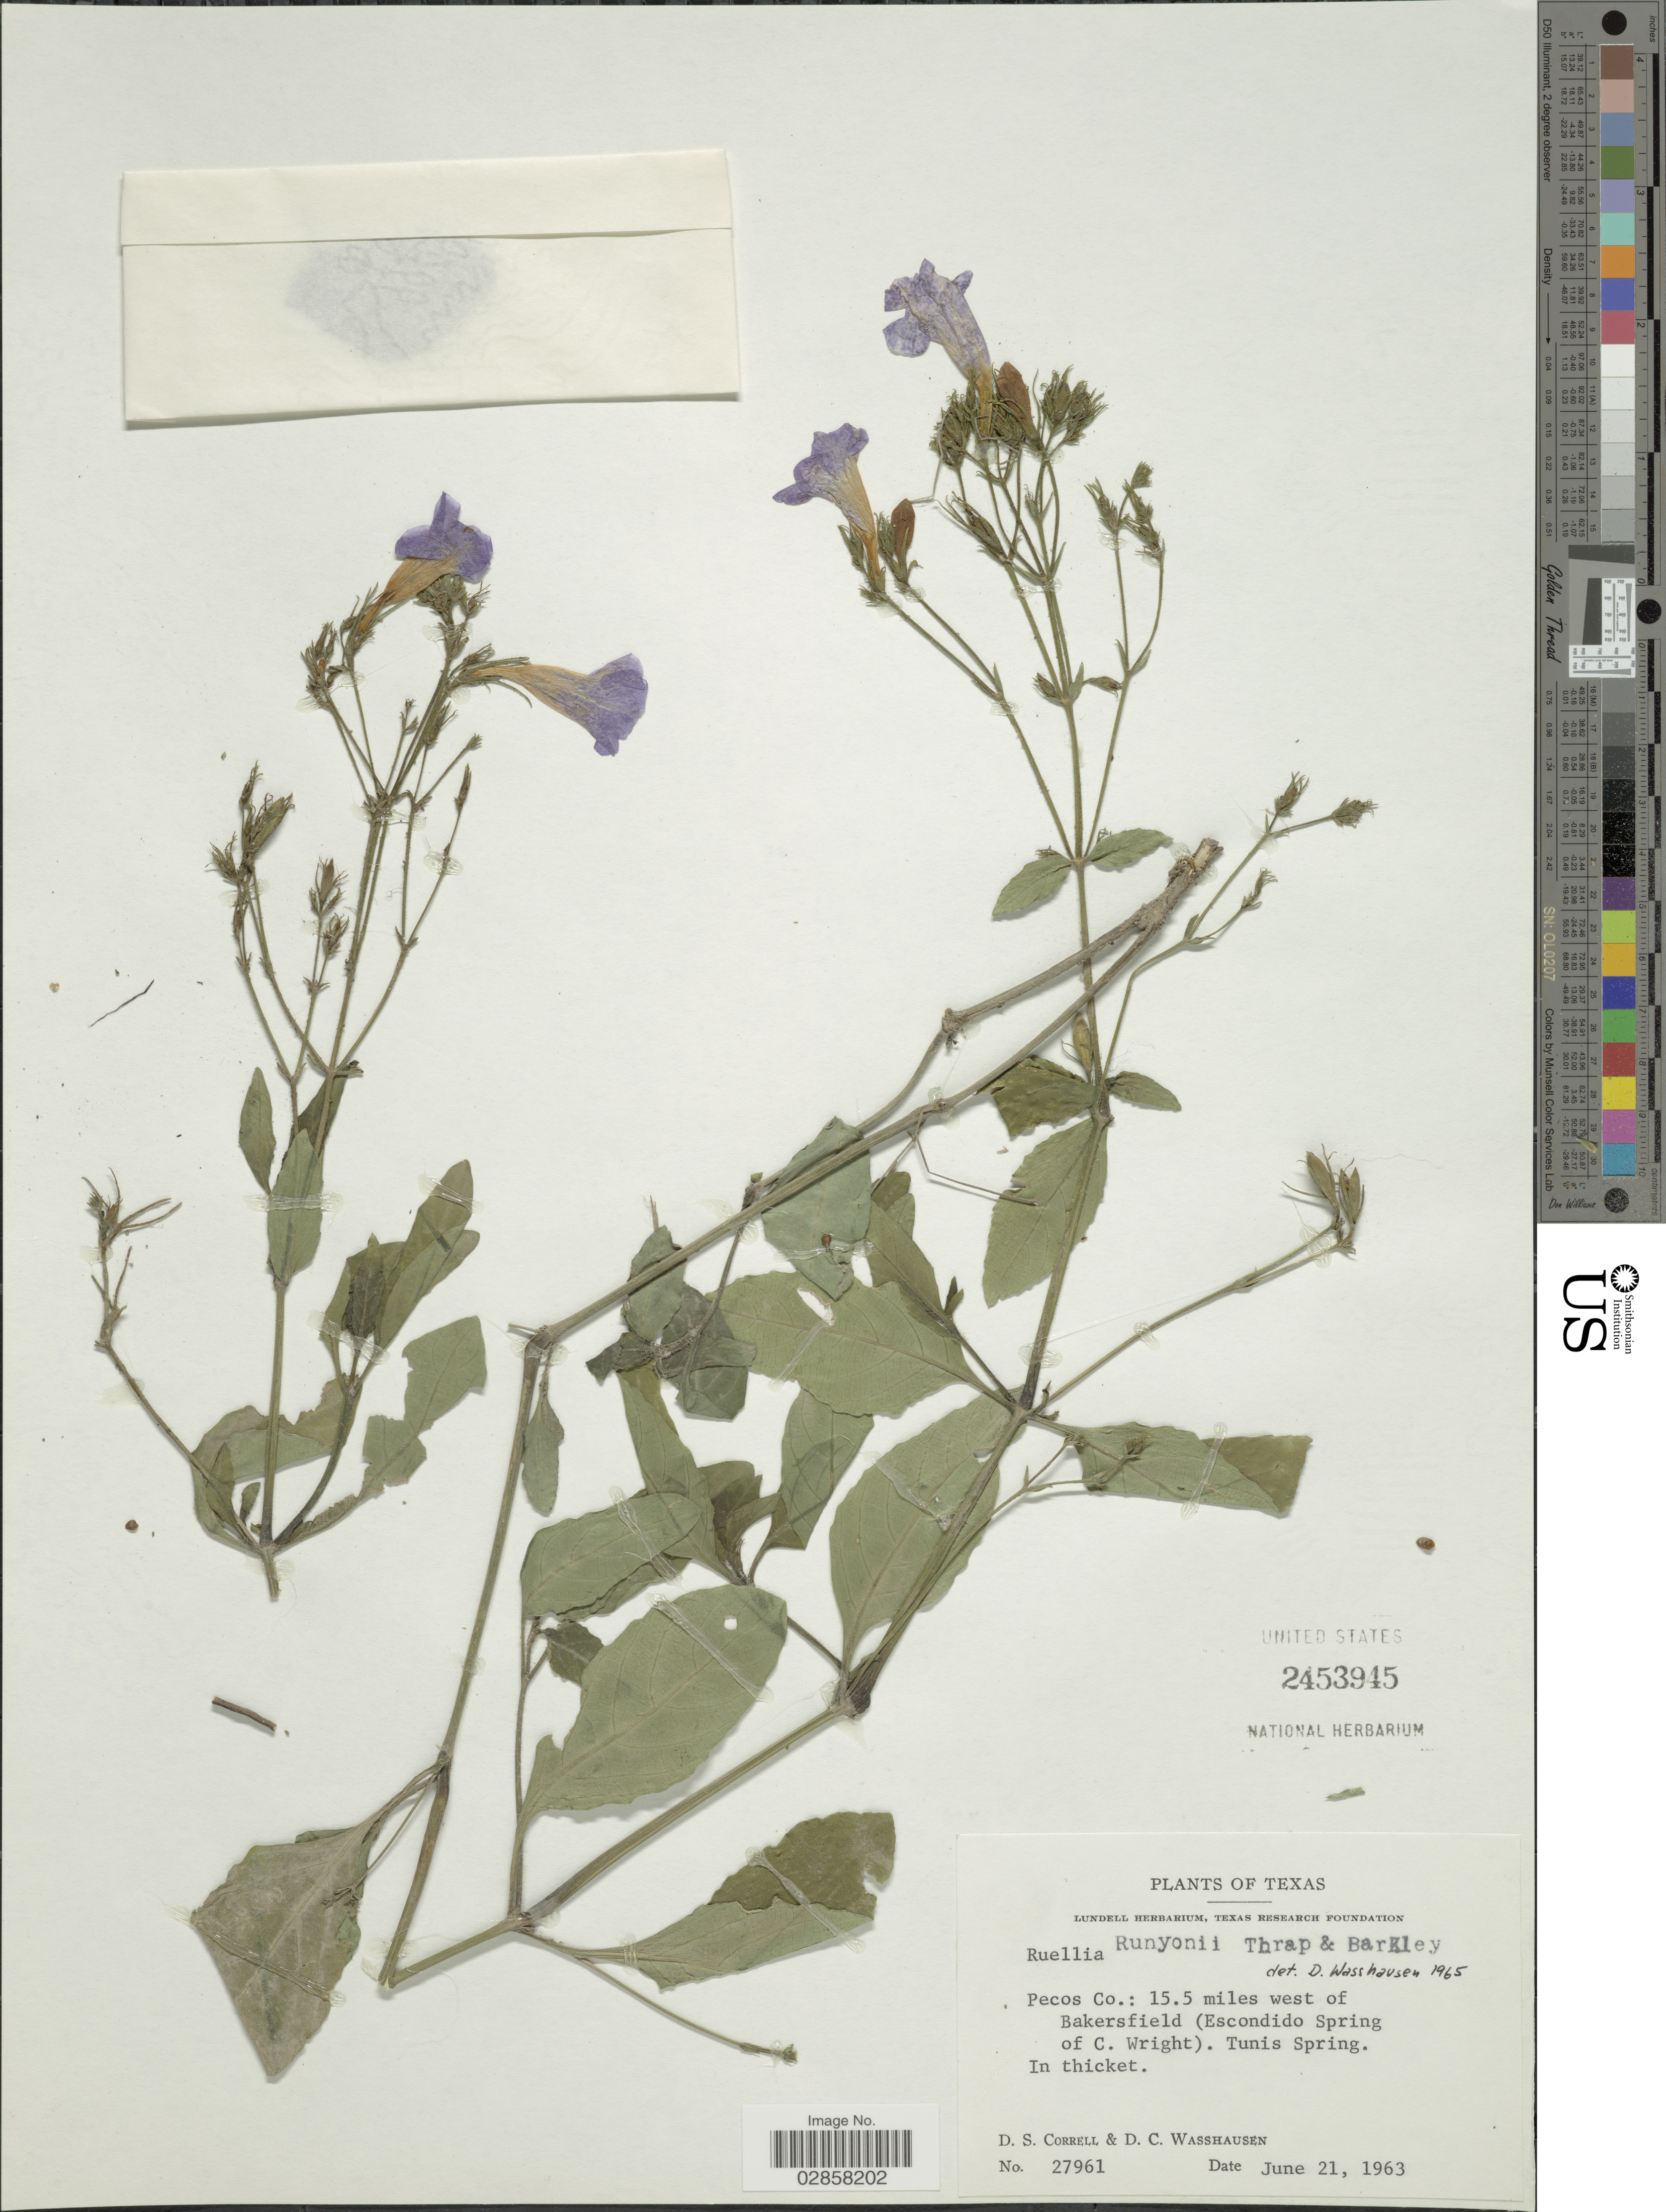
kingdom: Plantae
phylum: Tracheophyta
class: Magnoliopsida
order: Lamiales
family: Acanthaceae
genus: Ruellia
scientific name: Ruellia runyonii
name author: Tharp & F.A. Barkley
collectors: D. S. Correll & D. C. Wasshausen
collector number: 27961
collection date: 1963-06-21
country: United States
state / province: Texas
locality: Pecos Co.:15..5 miles west of Bakersfield (Escondido Spring of C. Wright). Tunis Spring.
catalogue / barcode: US 2453945